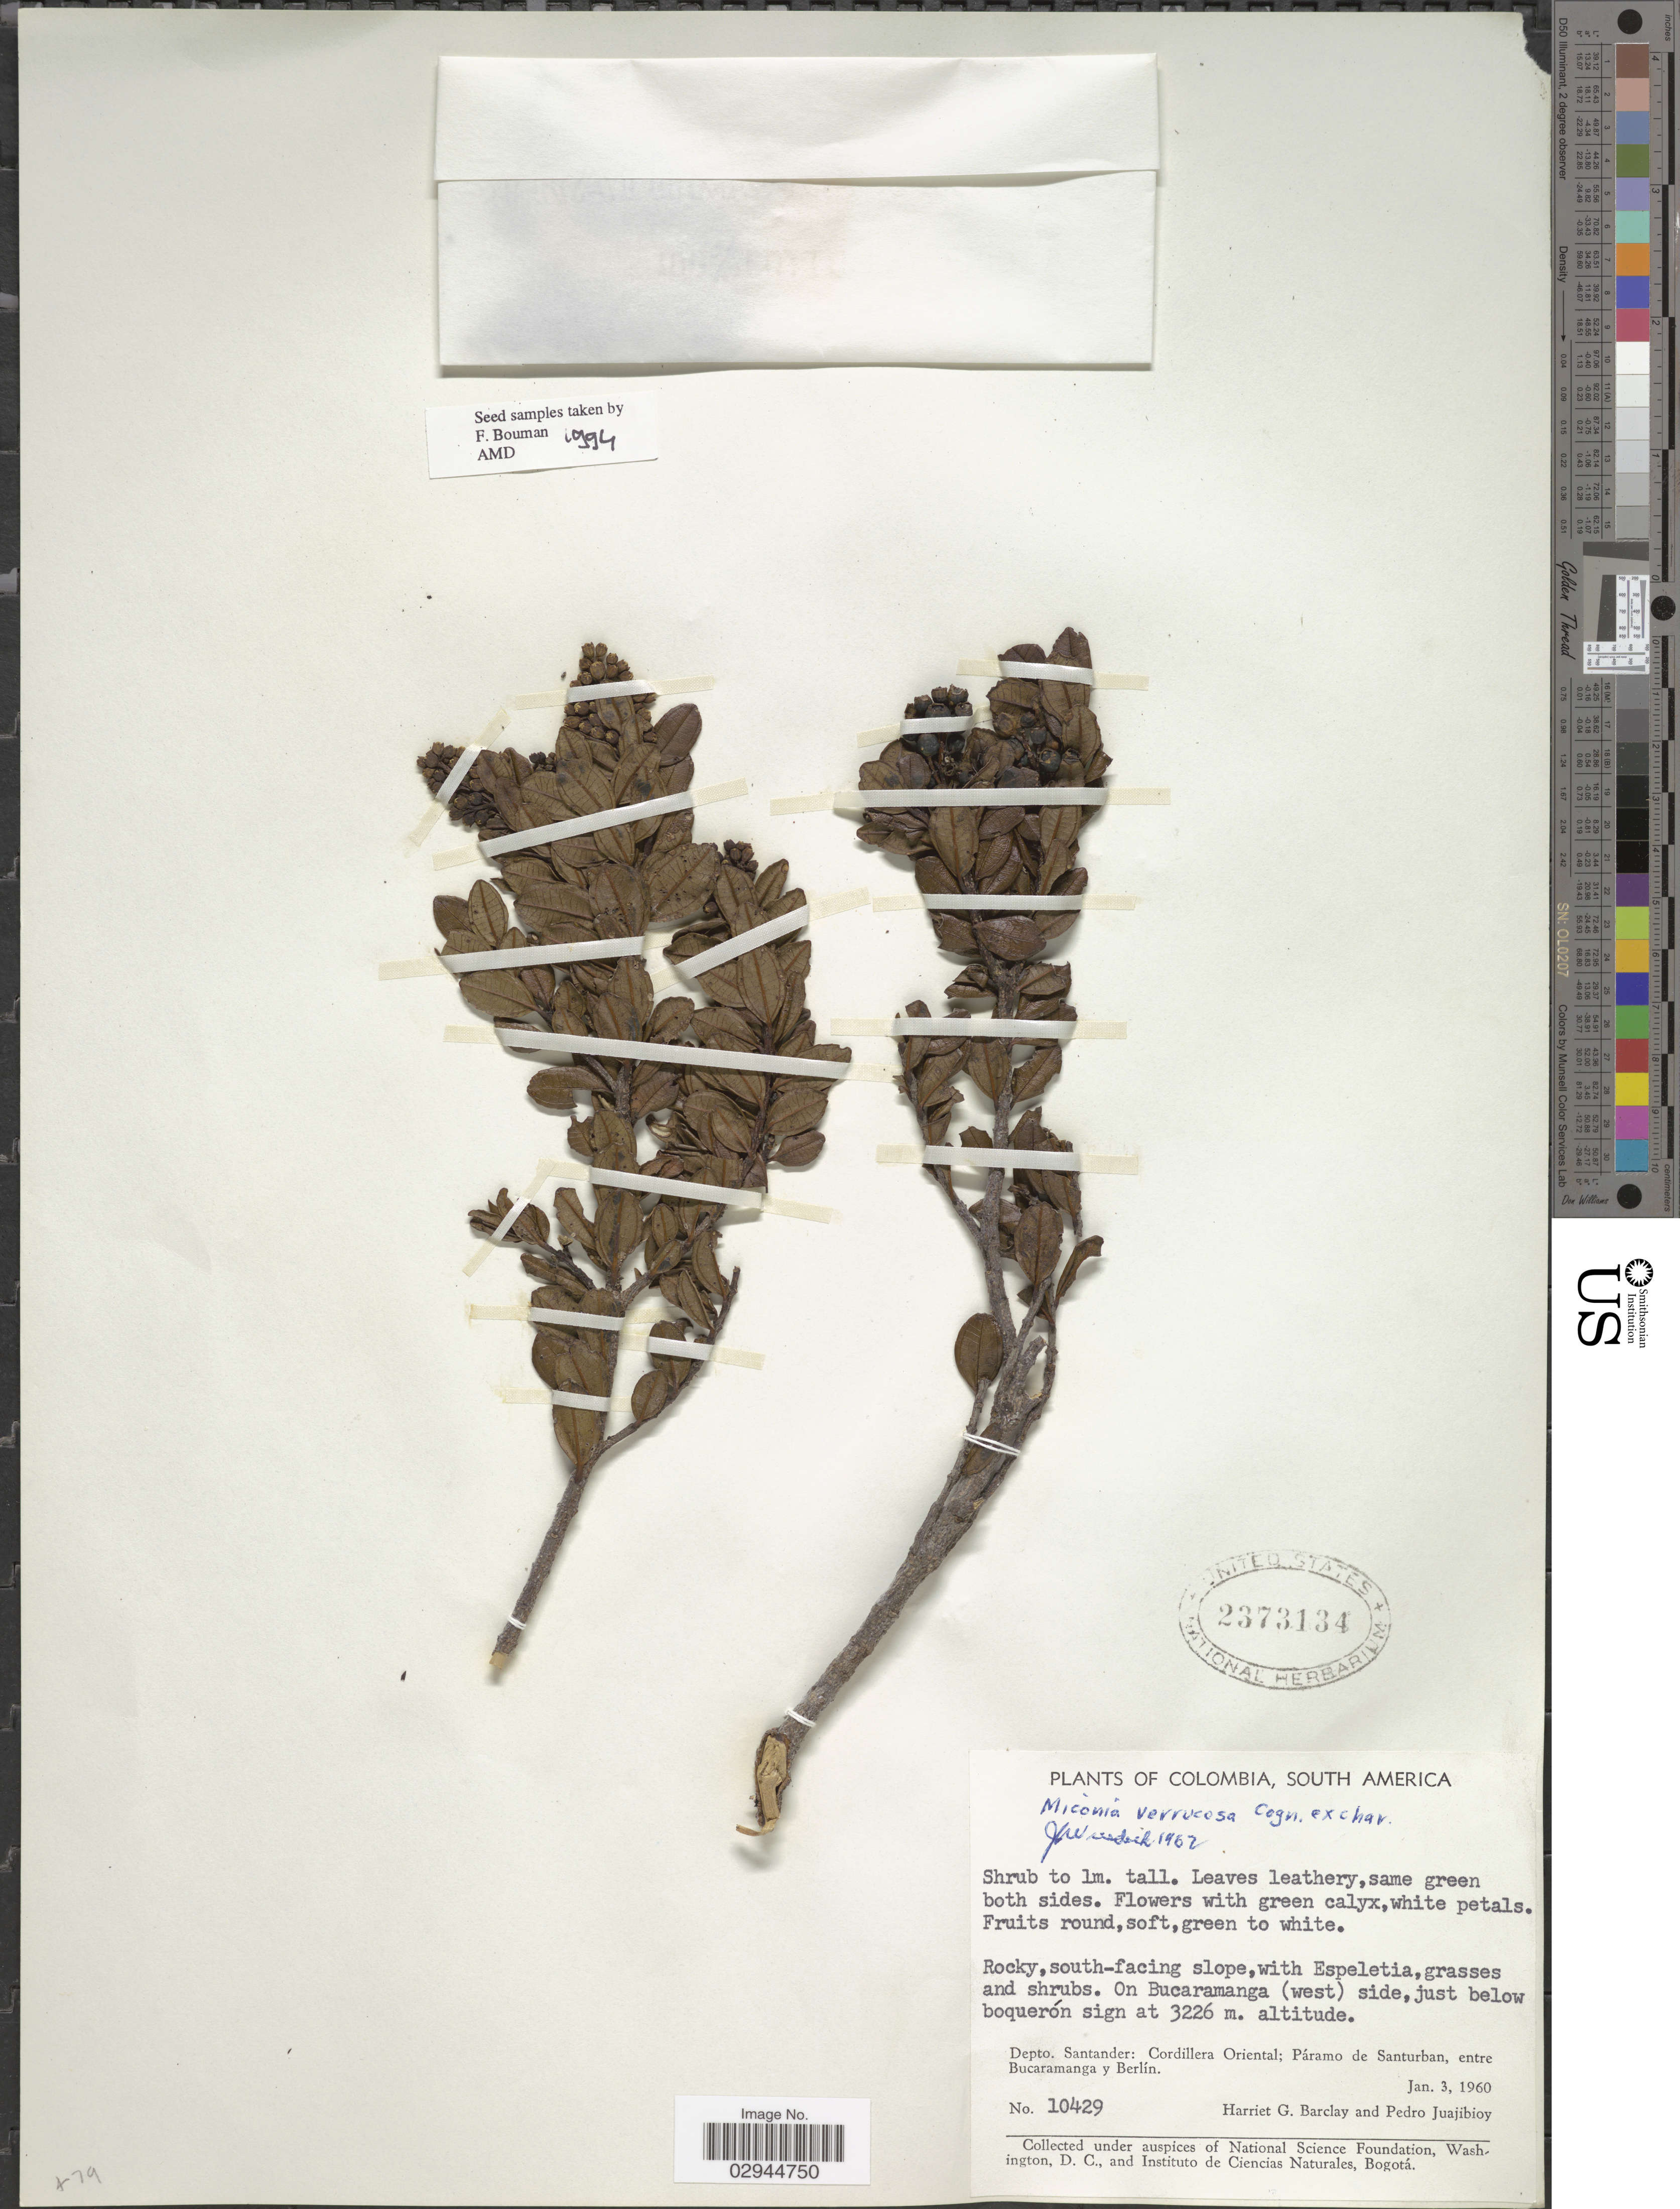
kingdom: Plantae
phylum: Tracheophyta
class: Magnoliopsida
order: Myrtales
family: Melastomataceae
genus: Miconia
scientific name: Miconia verrucosa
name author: Cogn.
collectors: H. G. Barclay & P. Juajibioy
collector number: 10429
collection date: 1960-01-03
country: Colombia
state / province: Santander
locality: On Bucaramanga (west) side, just below boquerón sign. Depto. Santander: Cordillera Oriental: Páramo de Santurban, entre Bucaramanga y Berlín.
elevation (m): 3226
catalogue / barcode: US 2373134